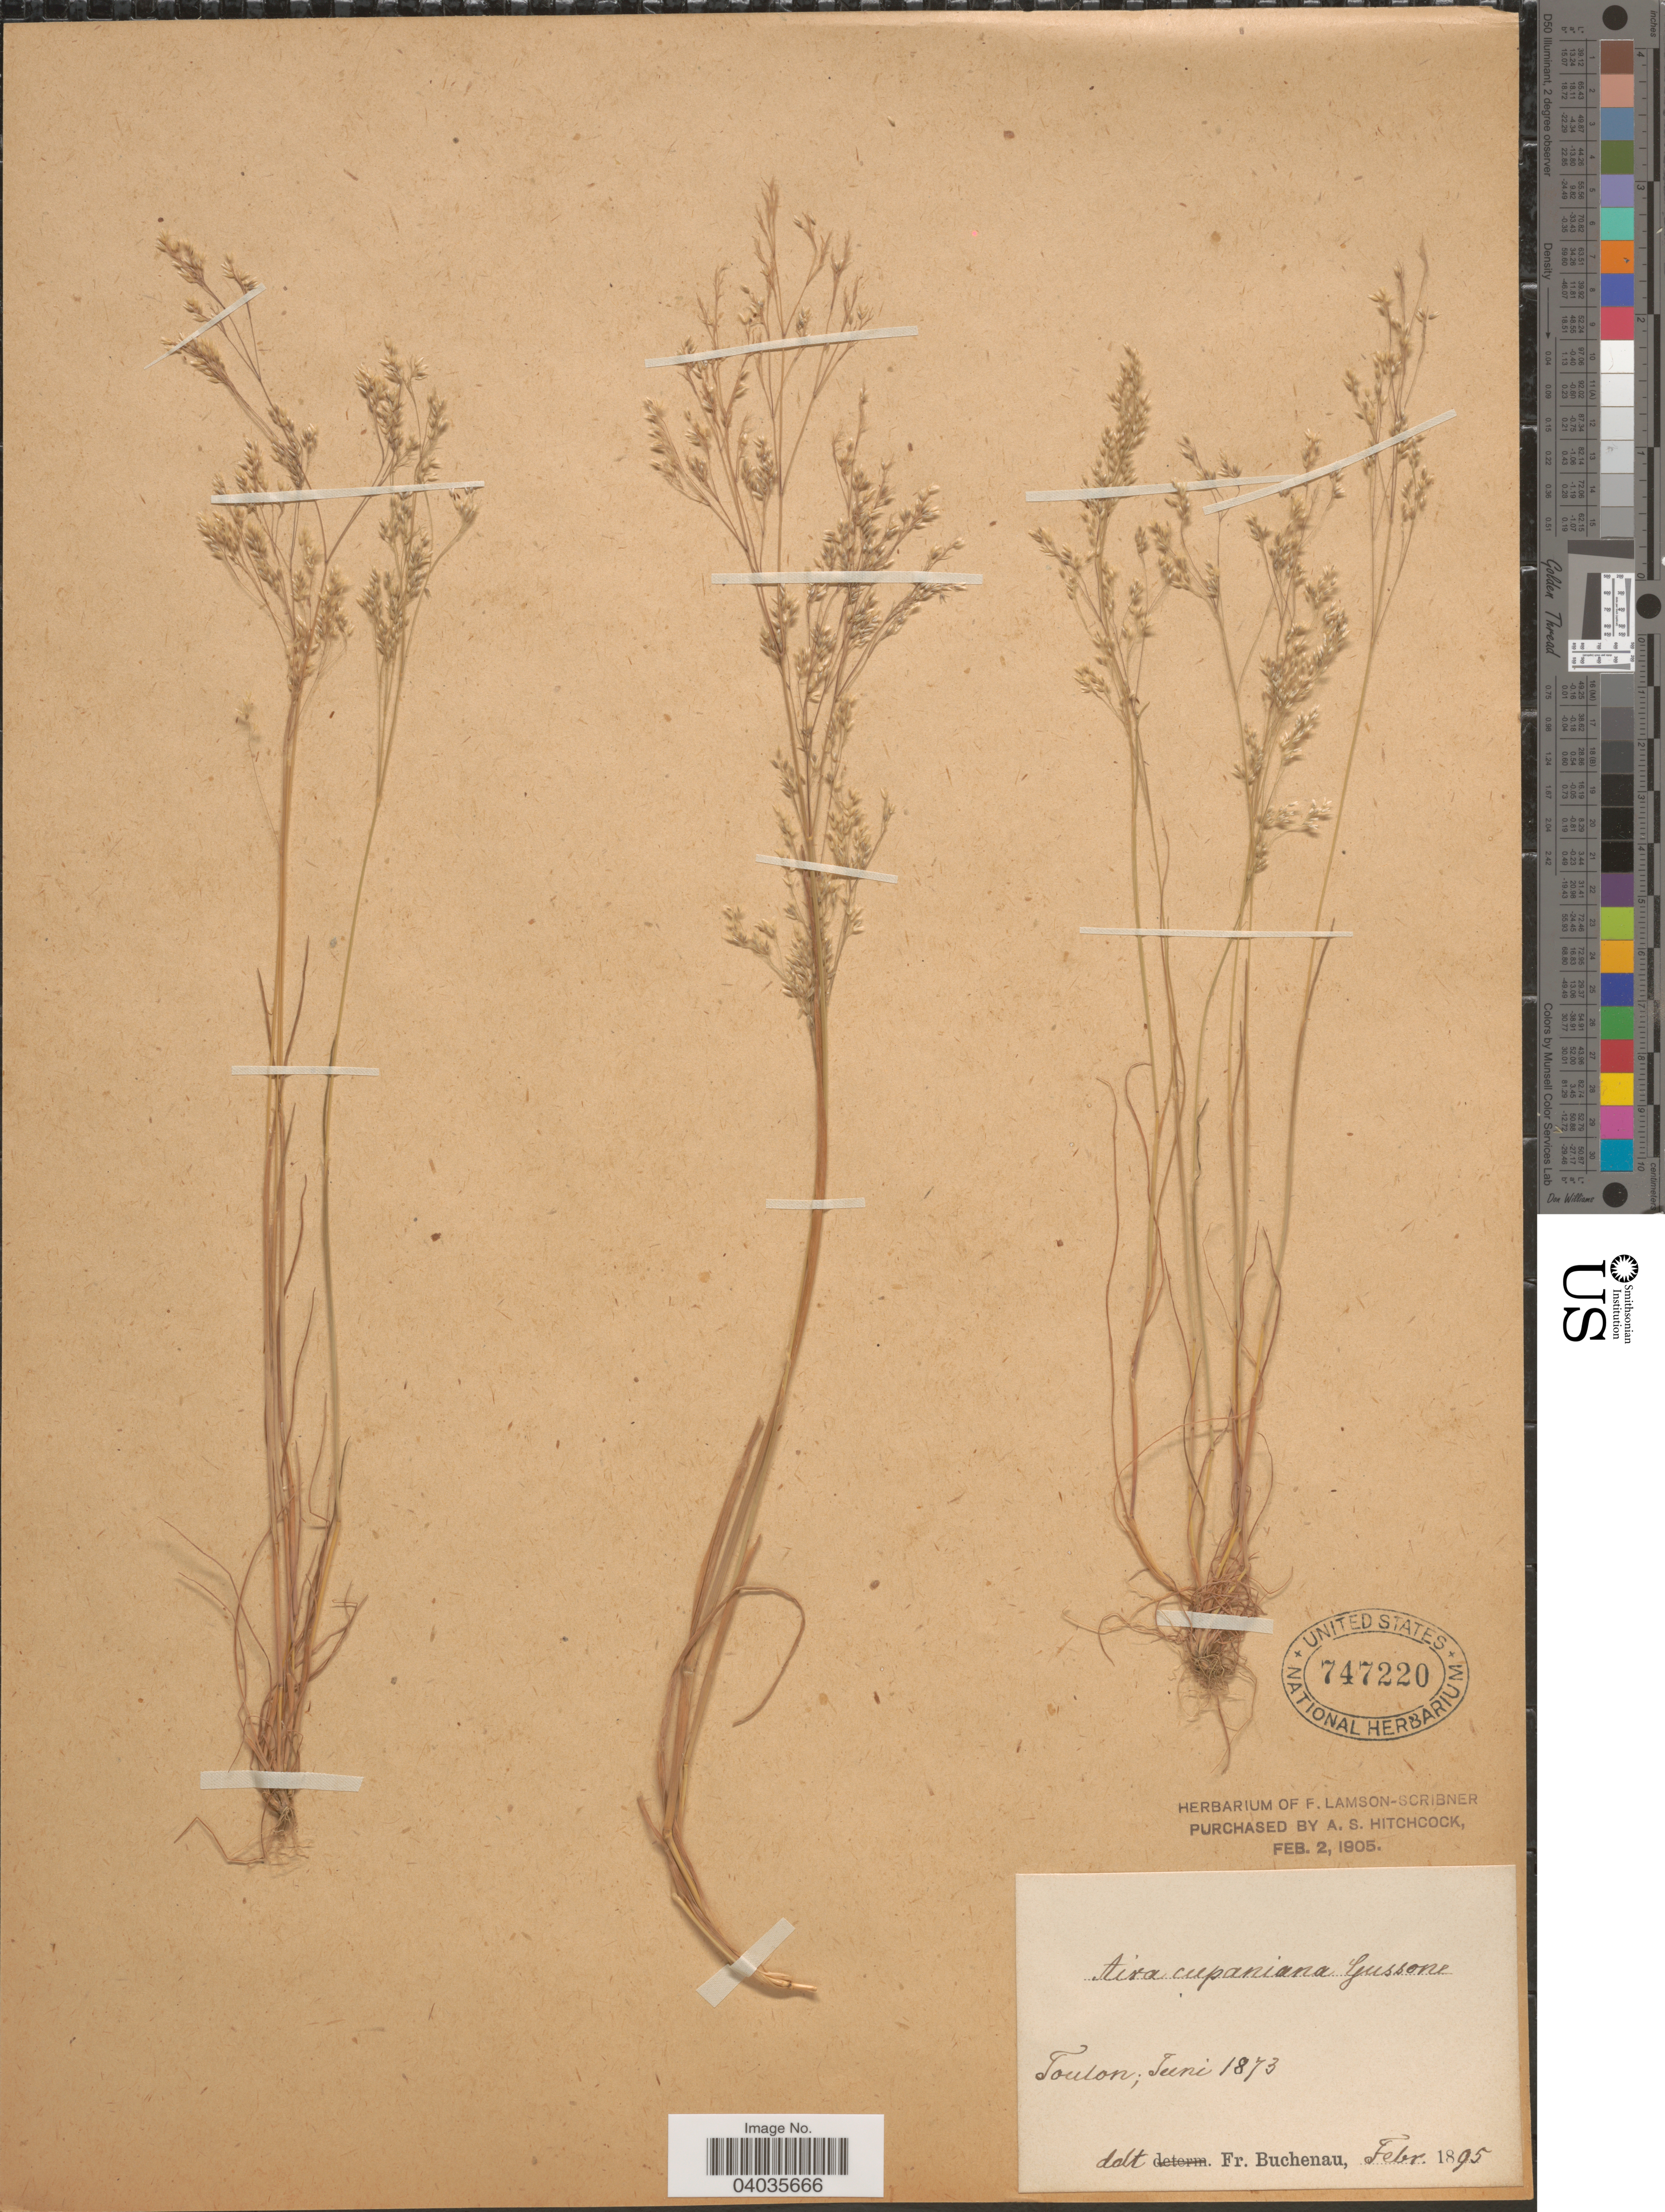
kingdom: Plantae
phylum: Tracheophyta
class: Liliopsida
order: Poales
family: Poaceae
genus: Aira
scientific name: Aira cupaniana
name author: Gussone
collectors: F. Buchenau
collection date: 1873-06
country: France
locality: Toulon.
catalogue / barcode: US 747220